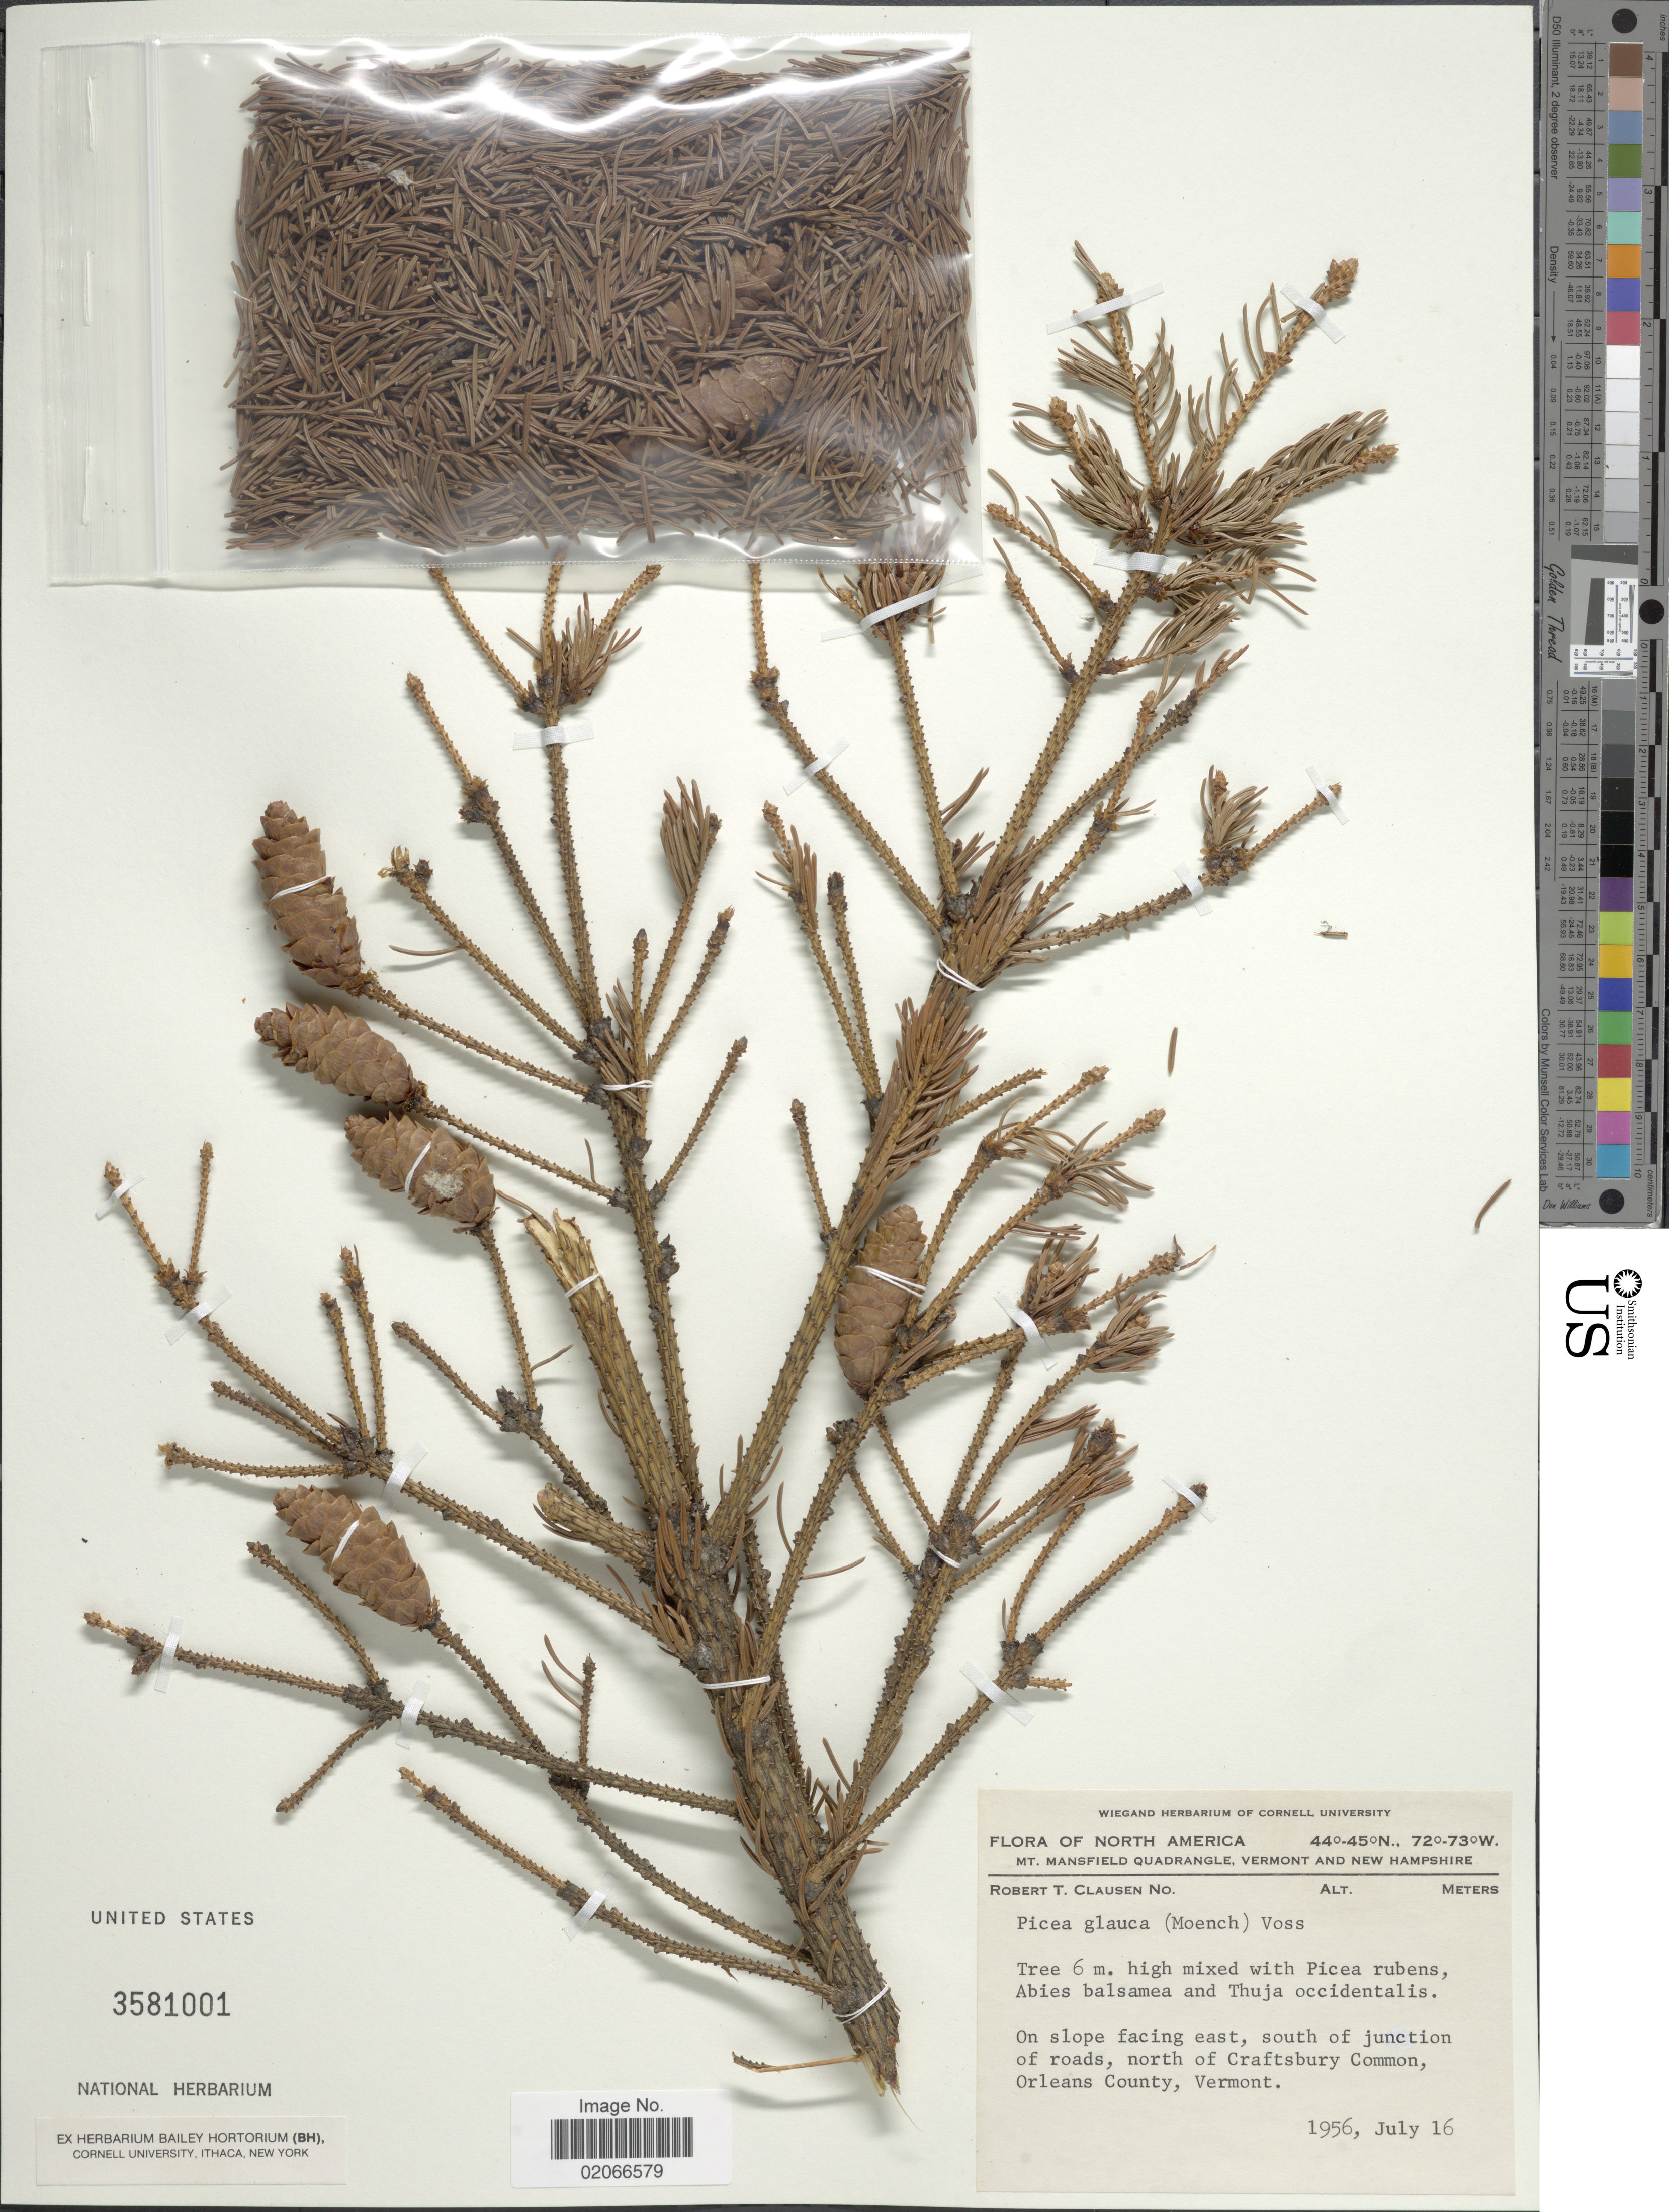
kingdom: Plantae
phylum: Tracheophyta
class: Pinopsida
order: Pinales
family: Pinaceae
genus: Picea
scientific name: Picea glauca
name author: (Moench) Voss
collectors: R. T. Clausen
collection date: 1956-07-16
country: United States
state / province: Vermont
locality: Mt. Mansfield Quadrangle, Vermont and New Hampshire, on slope facing east, south of junction of roads, north of Craftsbury, Orleans County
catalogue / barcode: US 3581001